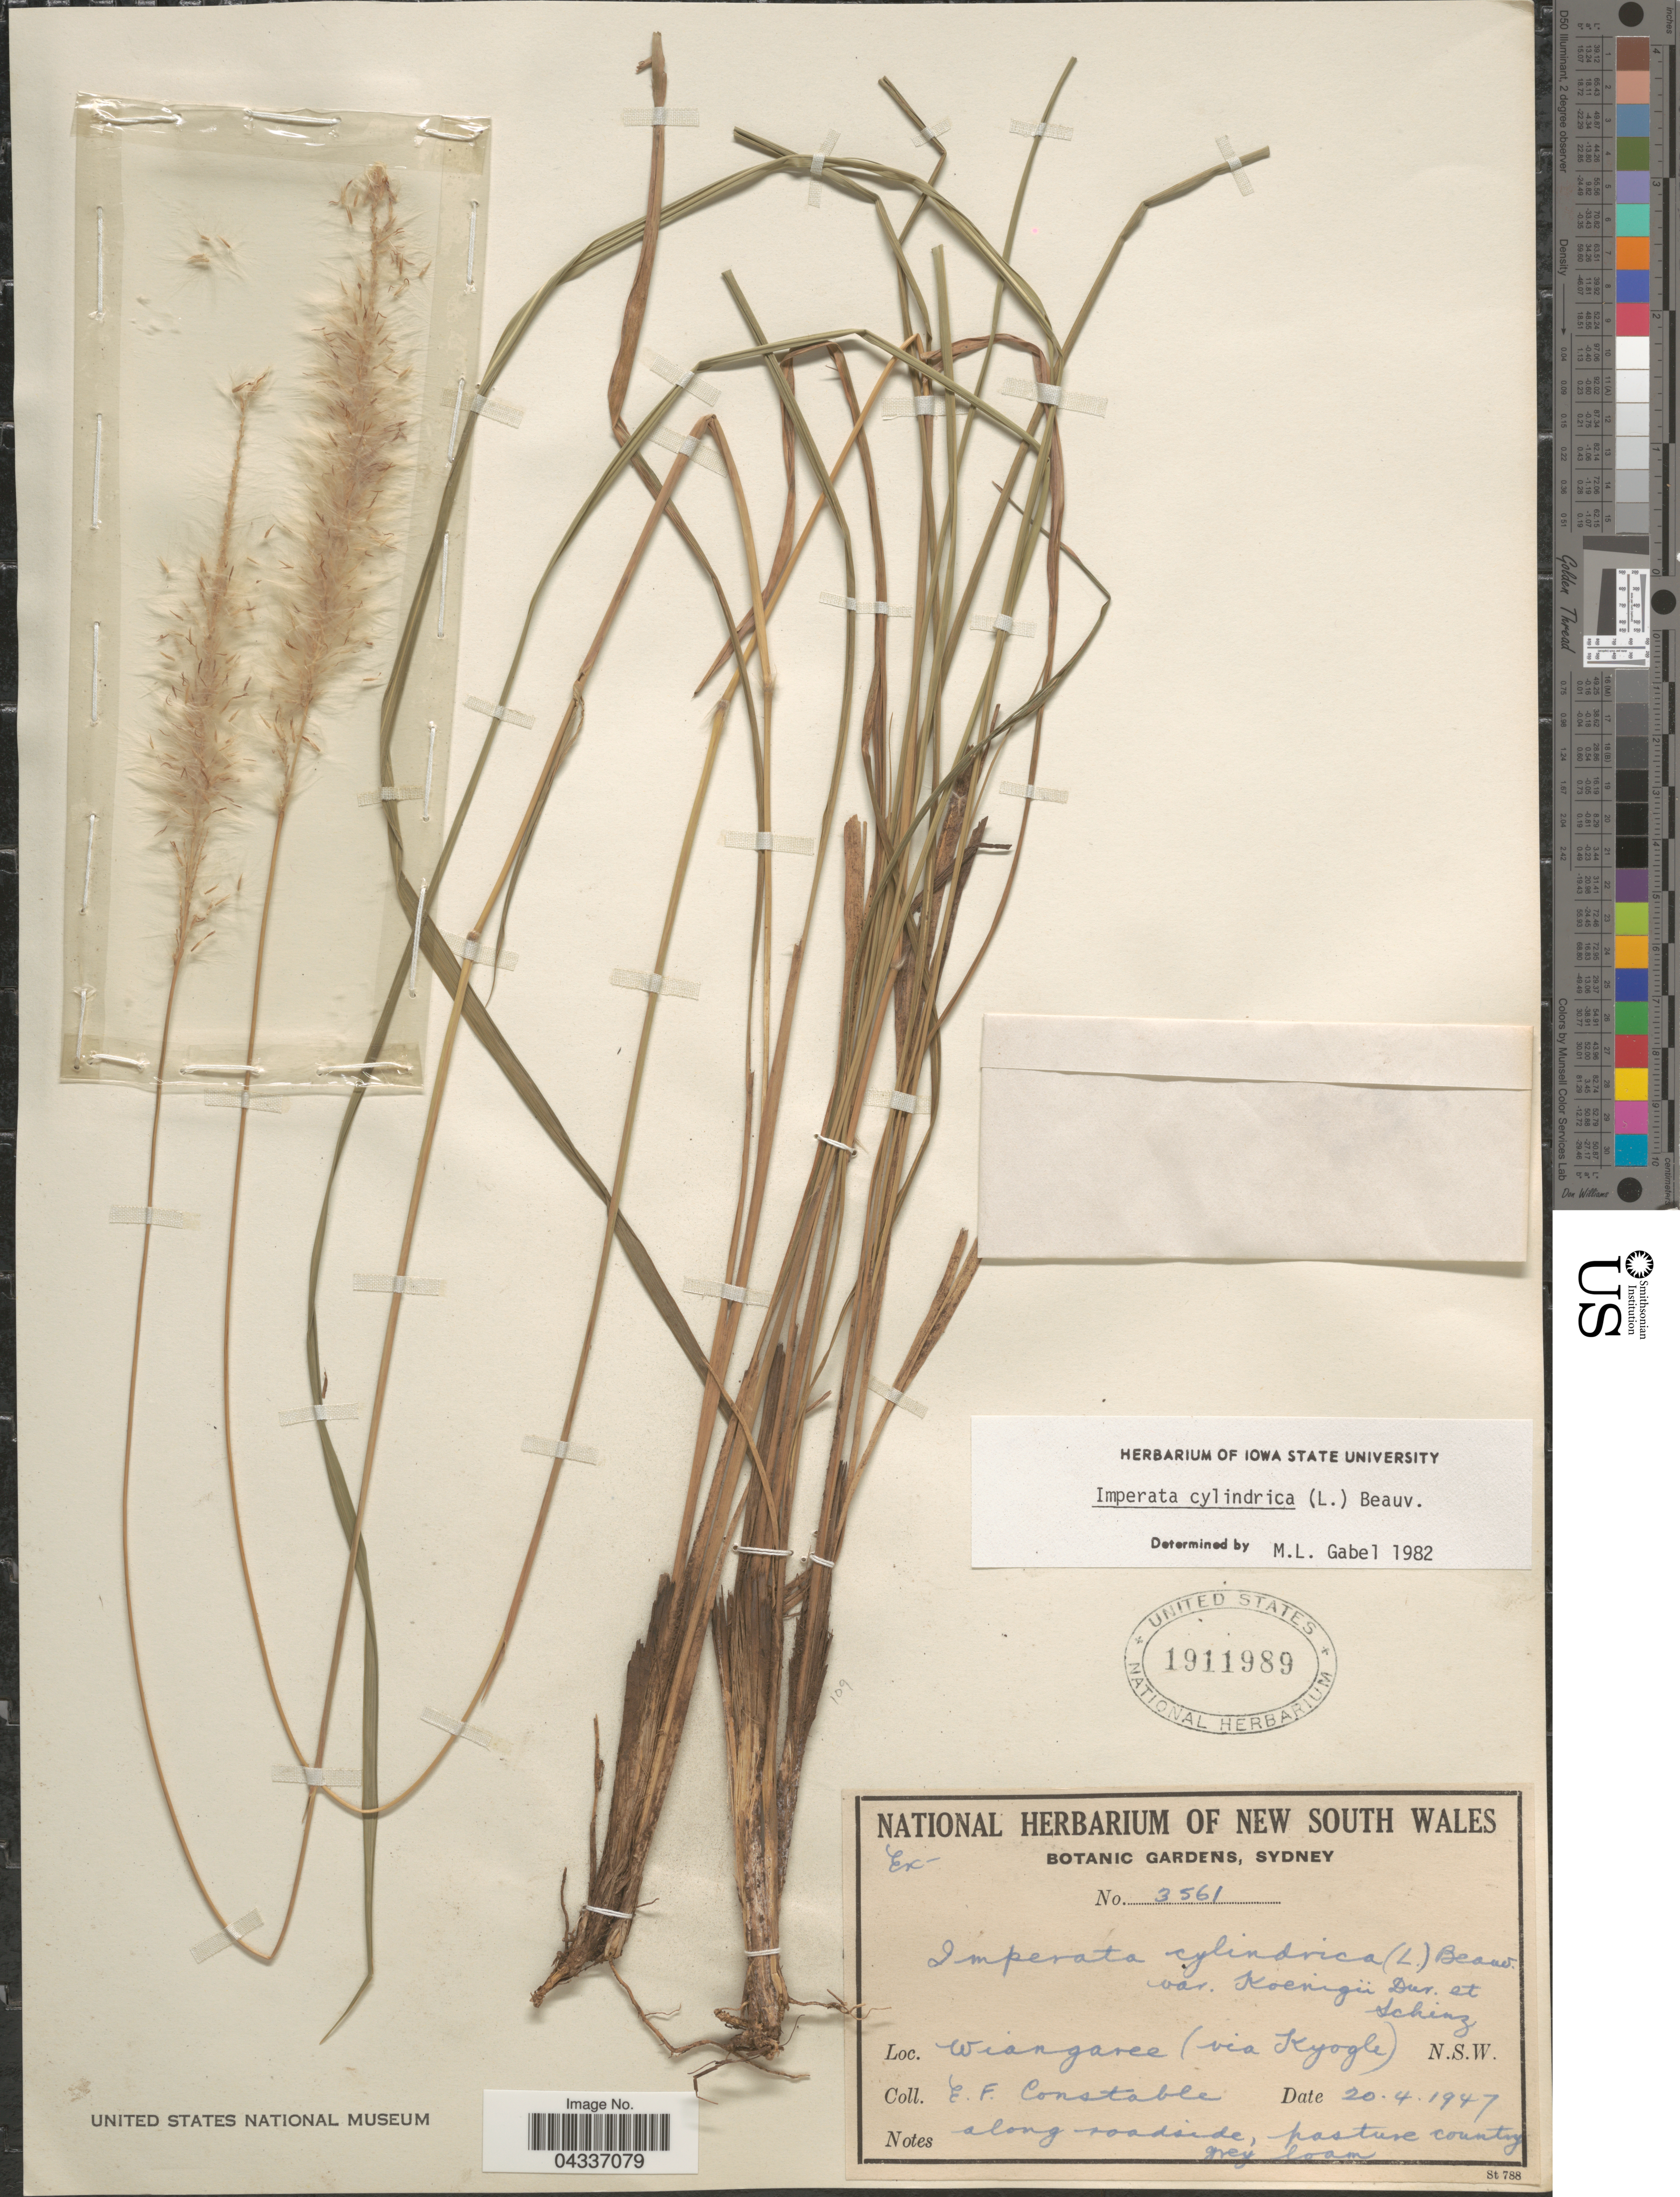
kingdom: Plantae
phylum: Tracheophyta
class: Liliopsida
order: Poales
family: Poaceae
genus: Imperata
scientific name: Imperata cylindrica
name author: (L.) P. Beauv.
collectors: E. F. Constable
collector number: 3561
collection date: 1947-04-20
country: Australia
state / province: New South Wales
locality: Wiangaree (via Kyogle).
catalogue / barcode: US 1911989